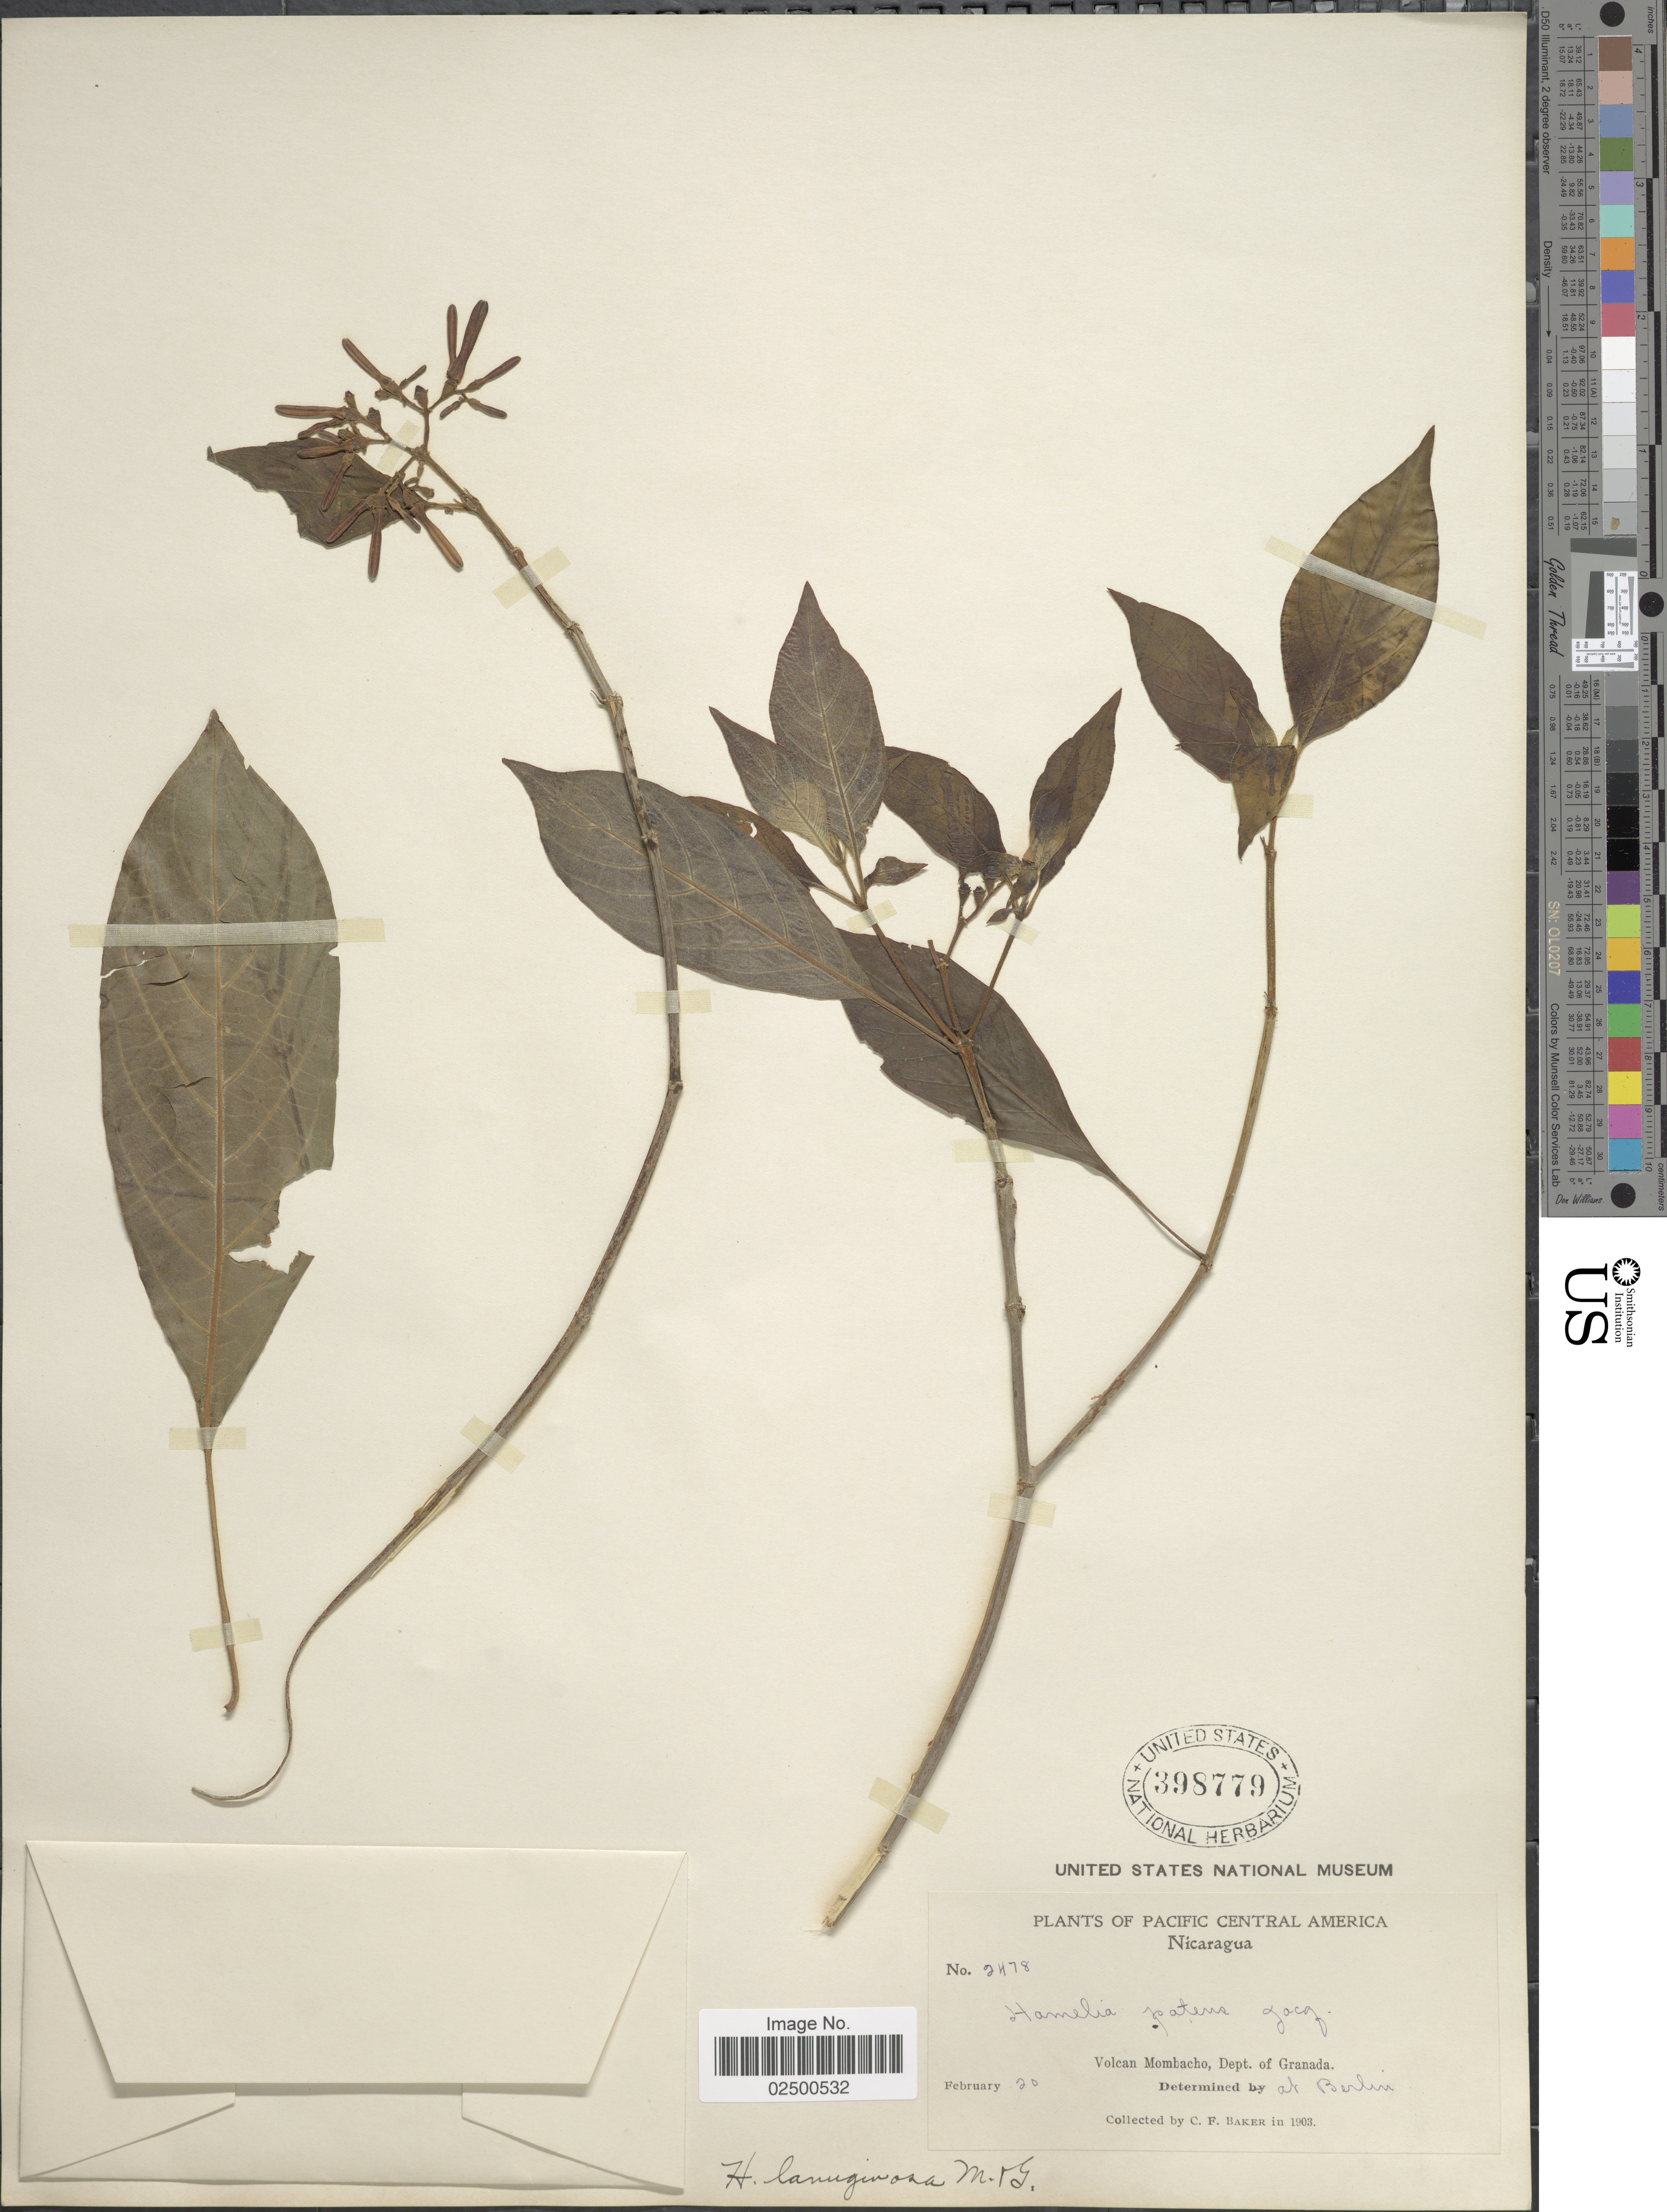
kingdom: Plantae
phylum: Tracheophyta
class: Magnoliopsida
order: Gentianales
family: Rubiaceae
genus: Hamelia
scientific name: Hamelia erecta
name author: Jacq.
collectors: C. F. Baker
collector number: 2478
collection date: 1903-02-20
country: Nicaragua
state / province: Granada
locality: Pacific Central America, Nicaragua, Volcan Mombacho, Dept. of Granada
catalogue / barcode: US 398779